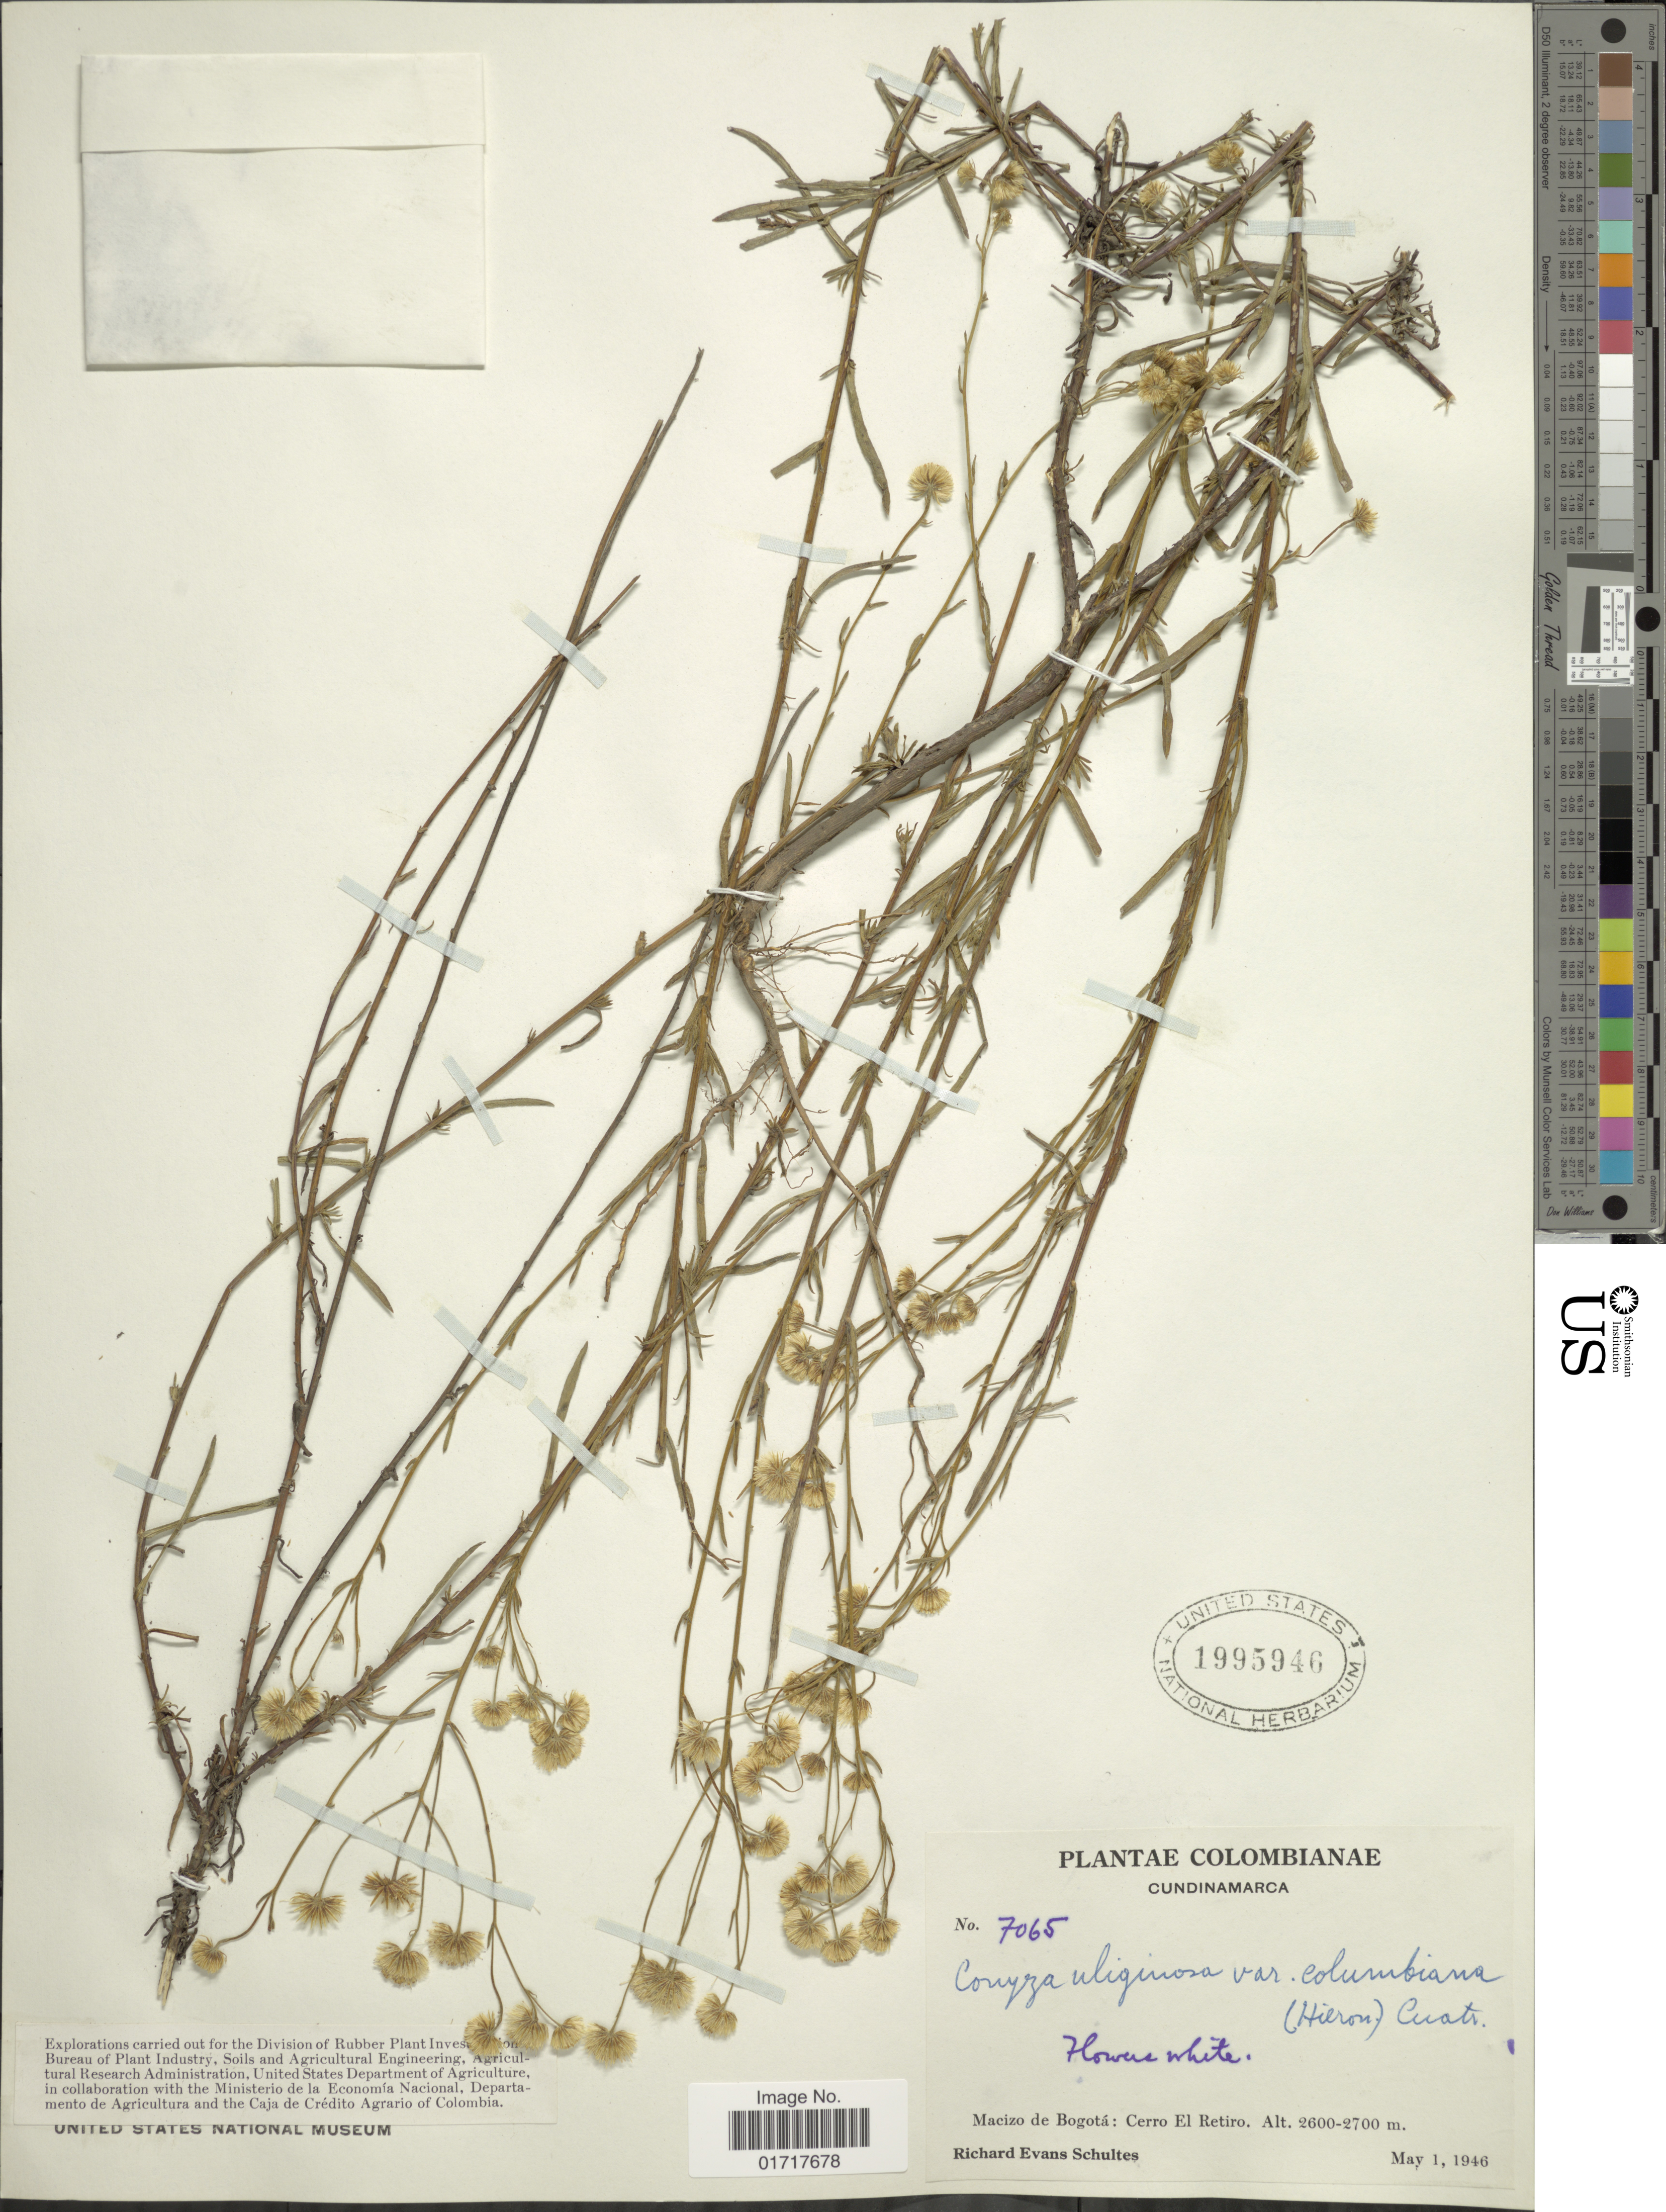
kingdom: Plantae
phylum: Tracheophyta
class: Magnoliopsida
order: Asterales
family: Asteraceae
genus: Conyza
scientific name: Conyza uliginosa var. colimbiana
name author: (Hieron.) Cuatrec.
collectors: R. E. Schultes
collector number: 7065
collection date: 1946-05-01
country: Colombia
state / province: Cundinamarca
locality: Cundinamarca, Macizo de Bogota: Cerro El Retiro.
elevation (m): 2600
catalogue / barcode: US 1995946